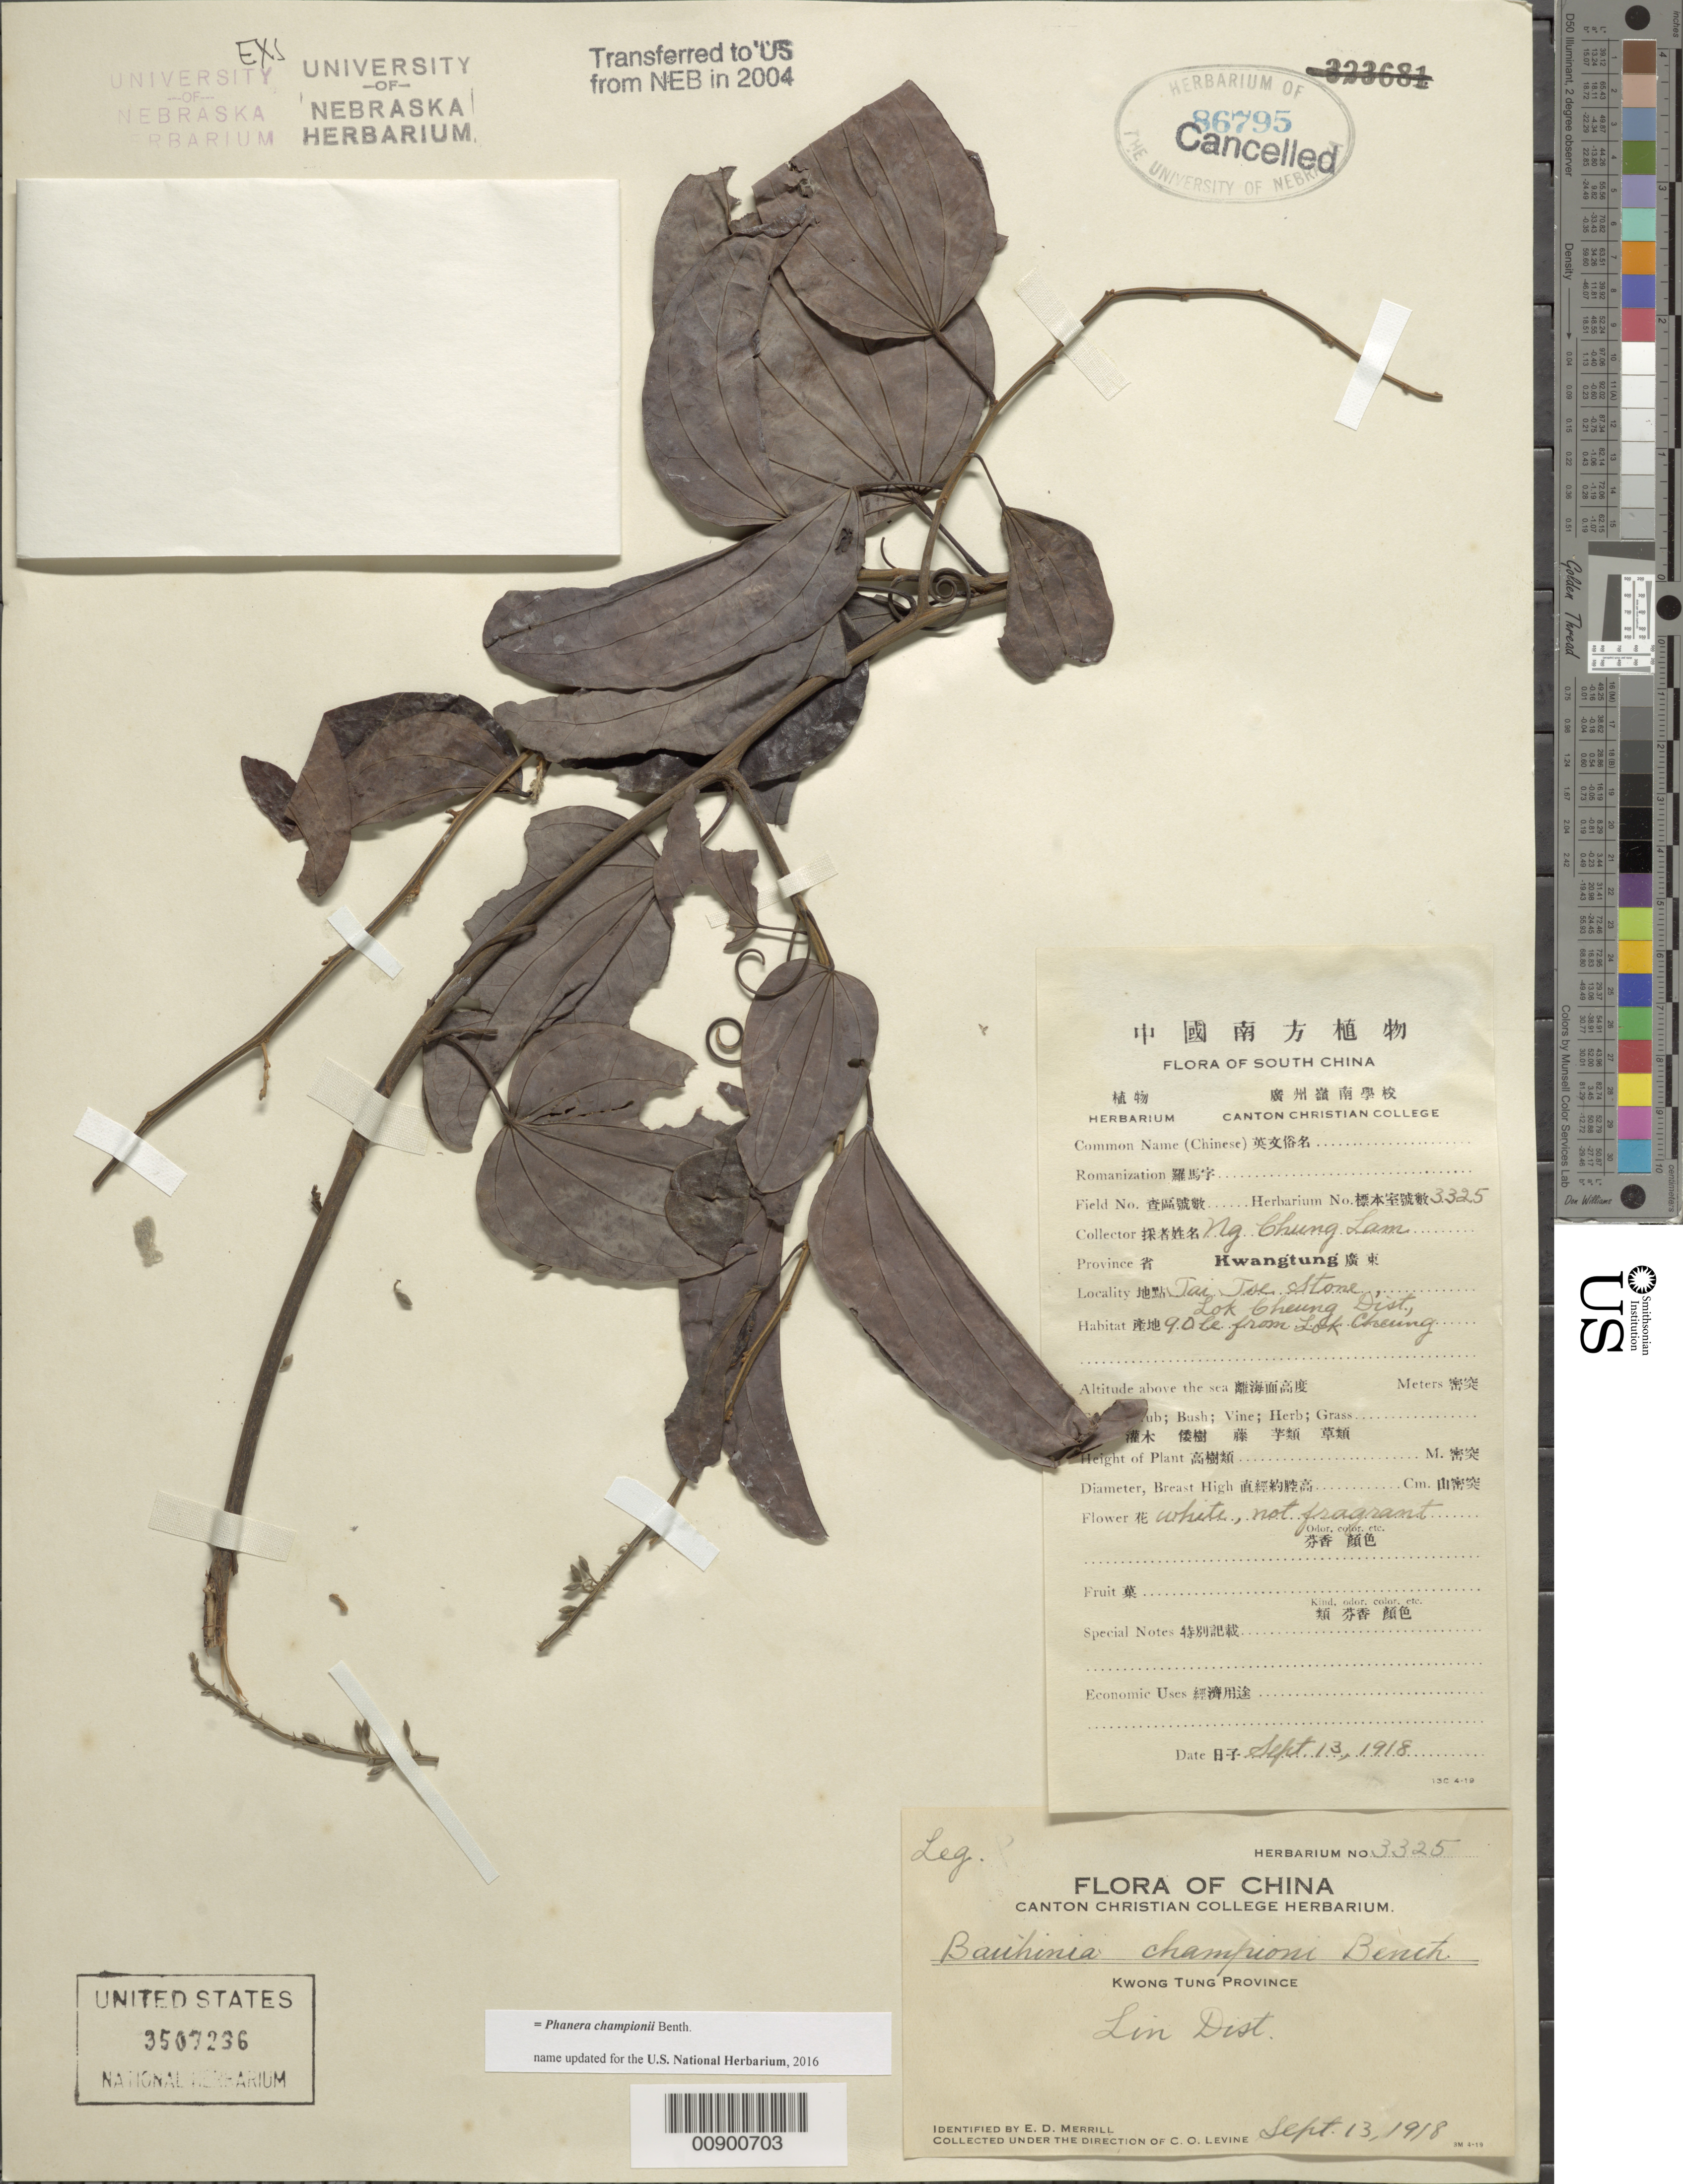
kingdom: Plantae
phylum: Tracheophyta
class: Magnoliopsida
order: Fabales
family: Fabaceae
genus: Phanera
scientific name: Phanera championii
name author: Benth.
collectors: C. O. Levine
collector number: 3325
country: China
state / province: Guangdong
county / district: Lin Dist.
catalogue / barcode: US 3507236